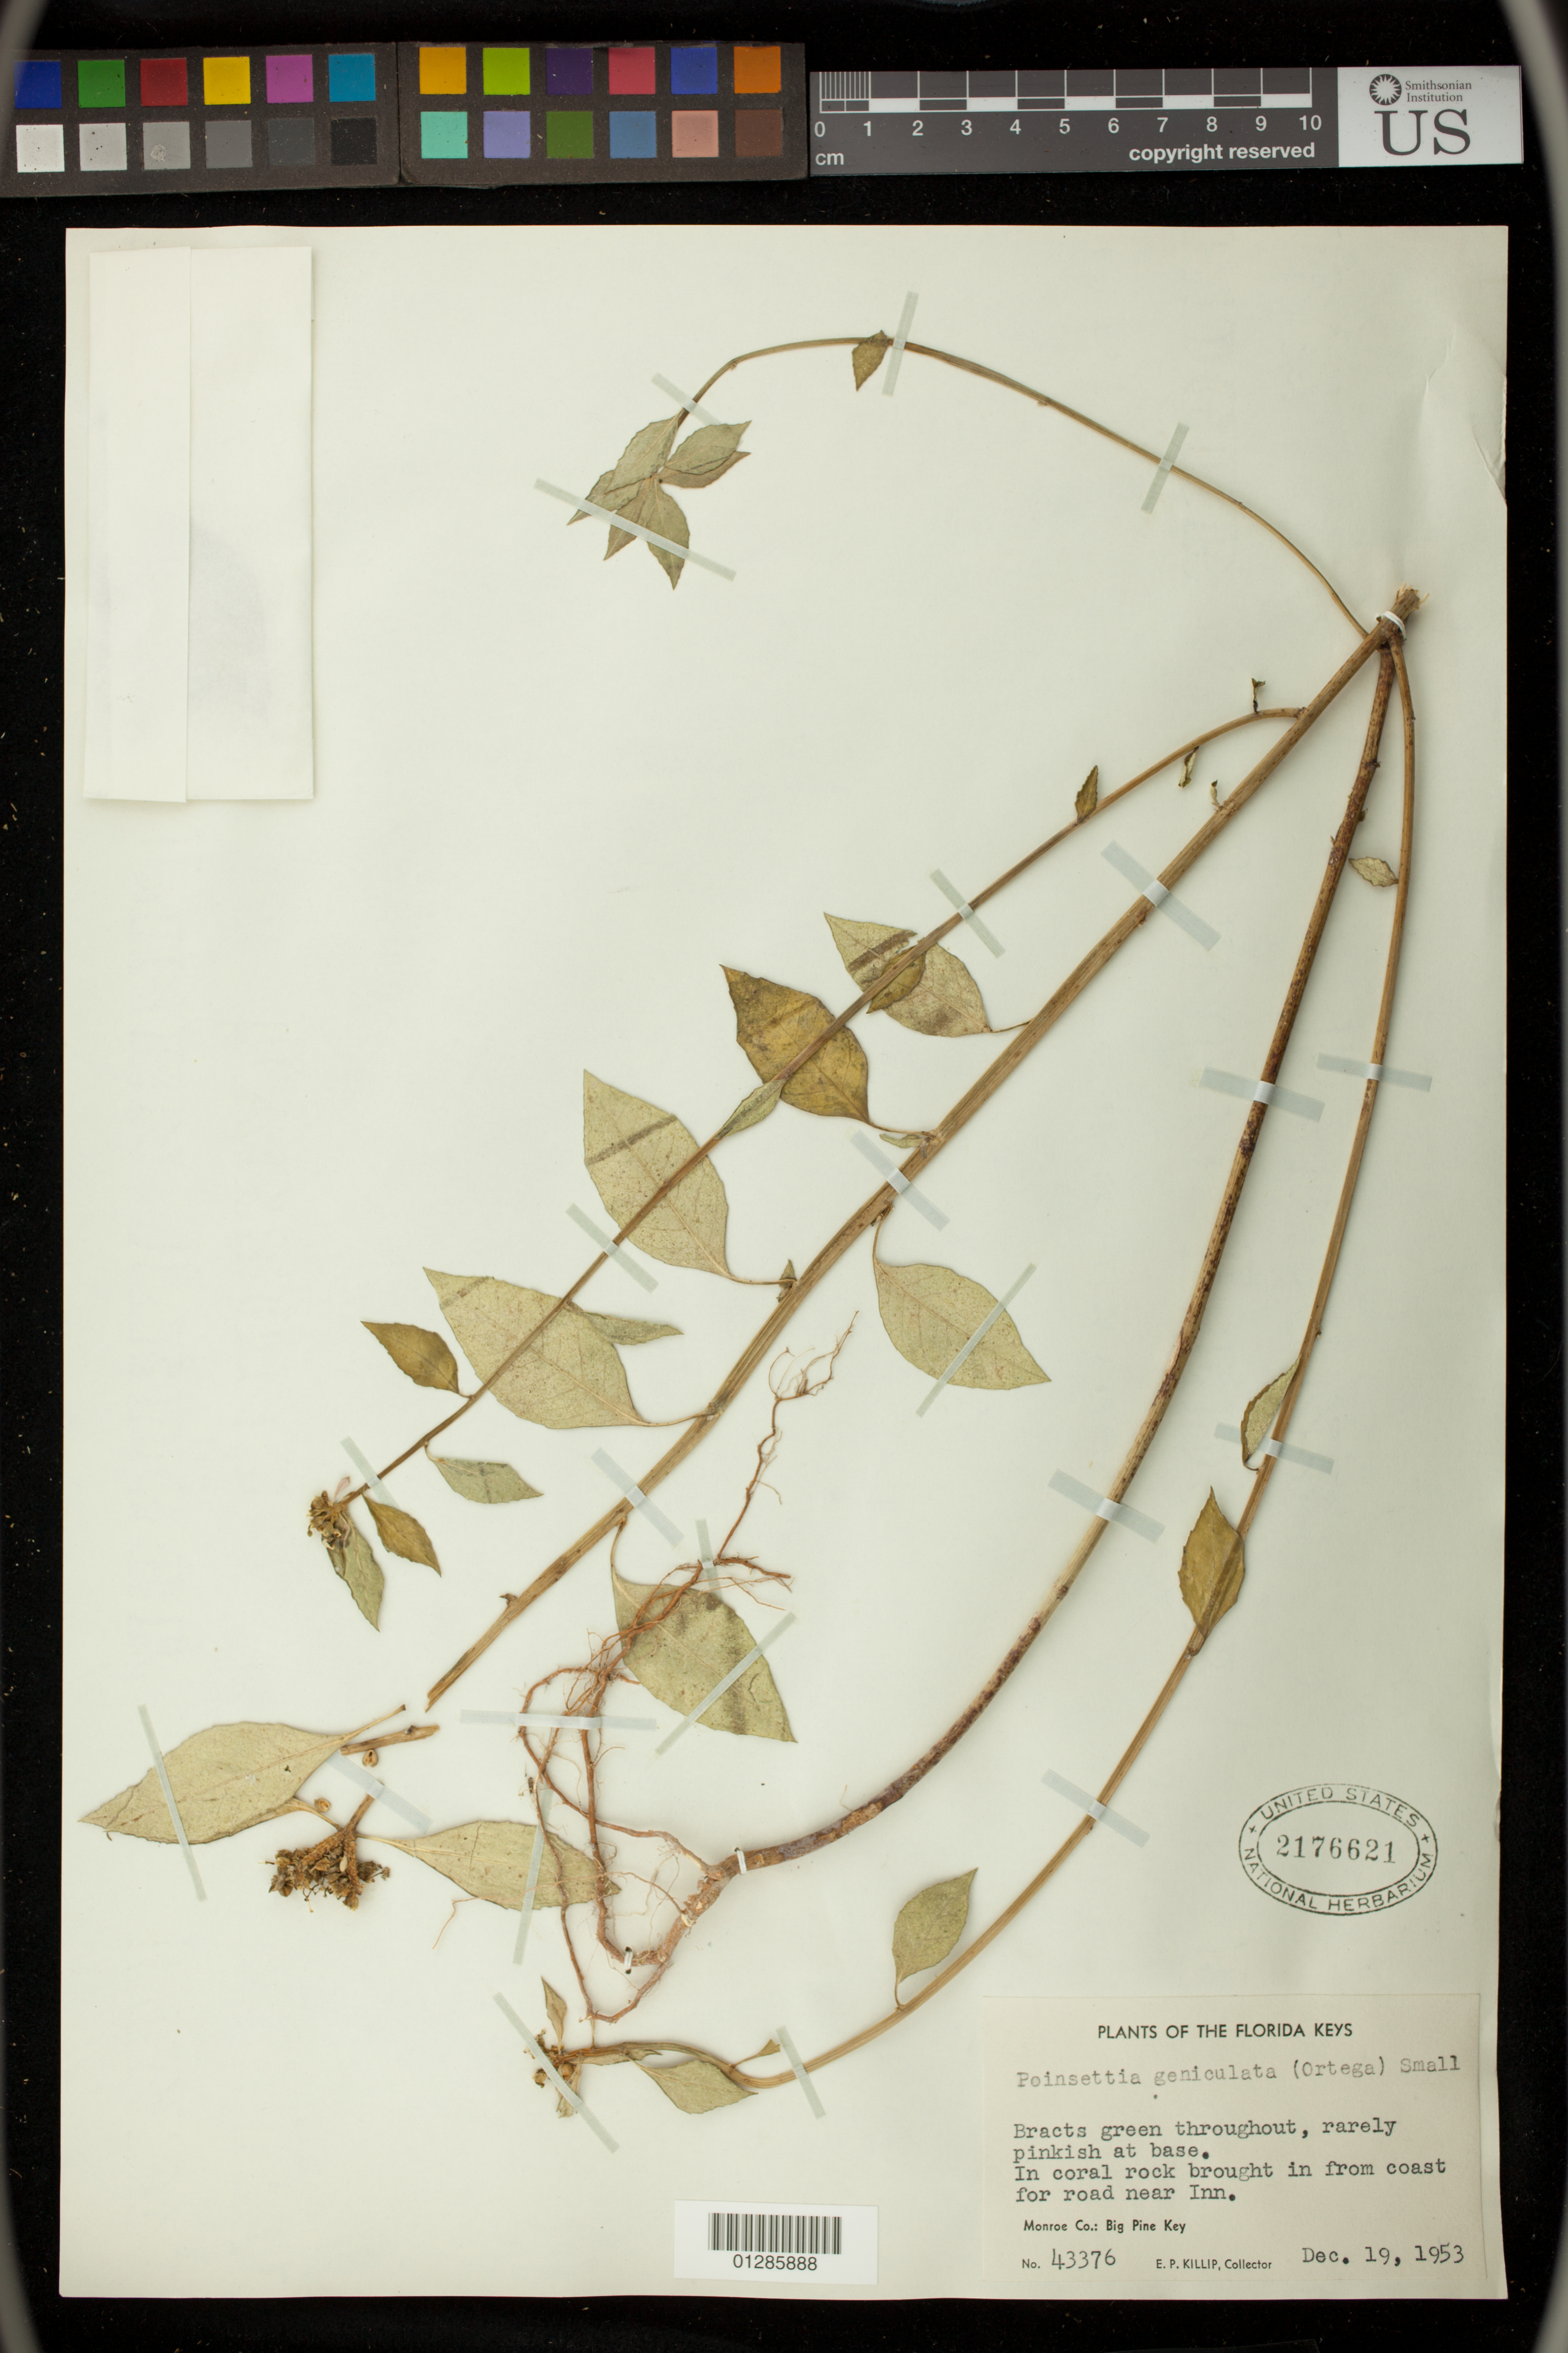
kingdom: Plantae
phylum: Tracheophyta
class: Magnoliopsida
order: Malpighiales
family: Euphorbiaceae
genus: Euphorbia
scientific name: Euphorbia heterophylla var. heterophylla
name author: L.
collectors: E. P. Killip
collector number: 43376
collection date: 1953-12-19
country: United States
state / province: Florida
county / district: Monroe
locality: Big Pine Key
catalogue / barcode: US 2176621